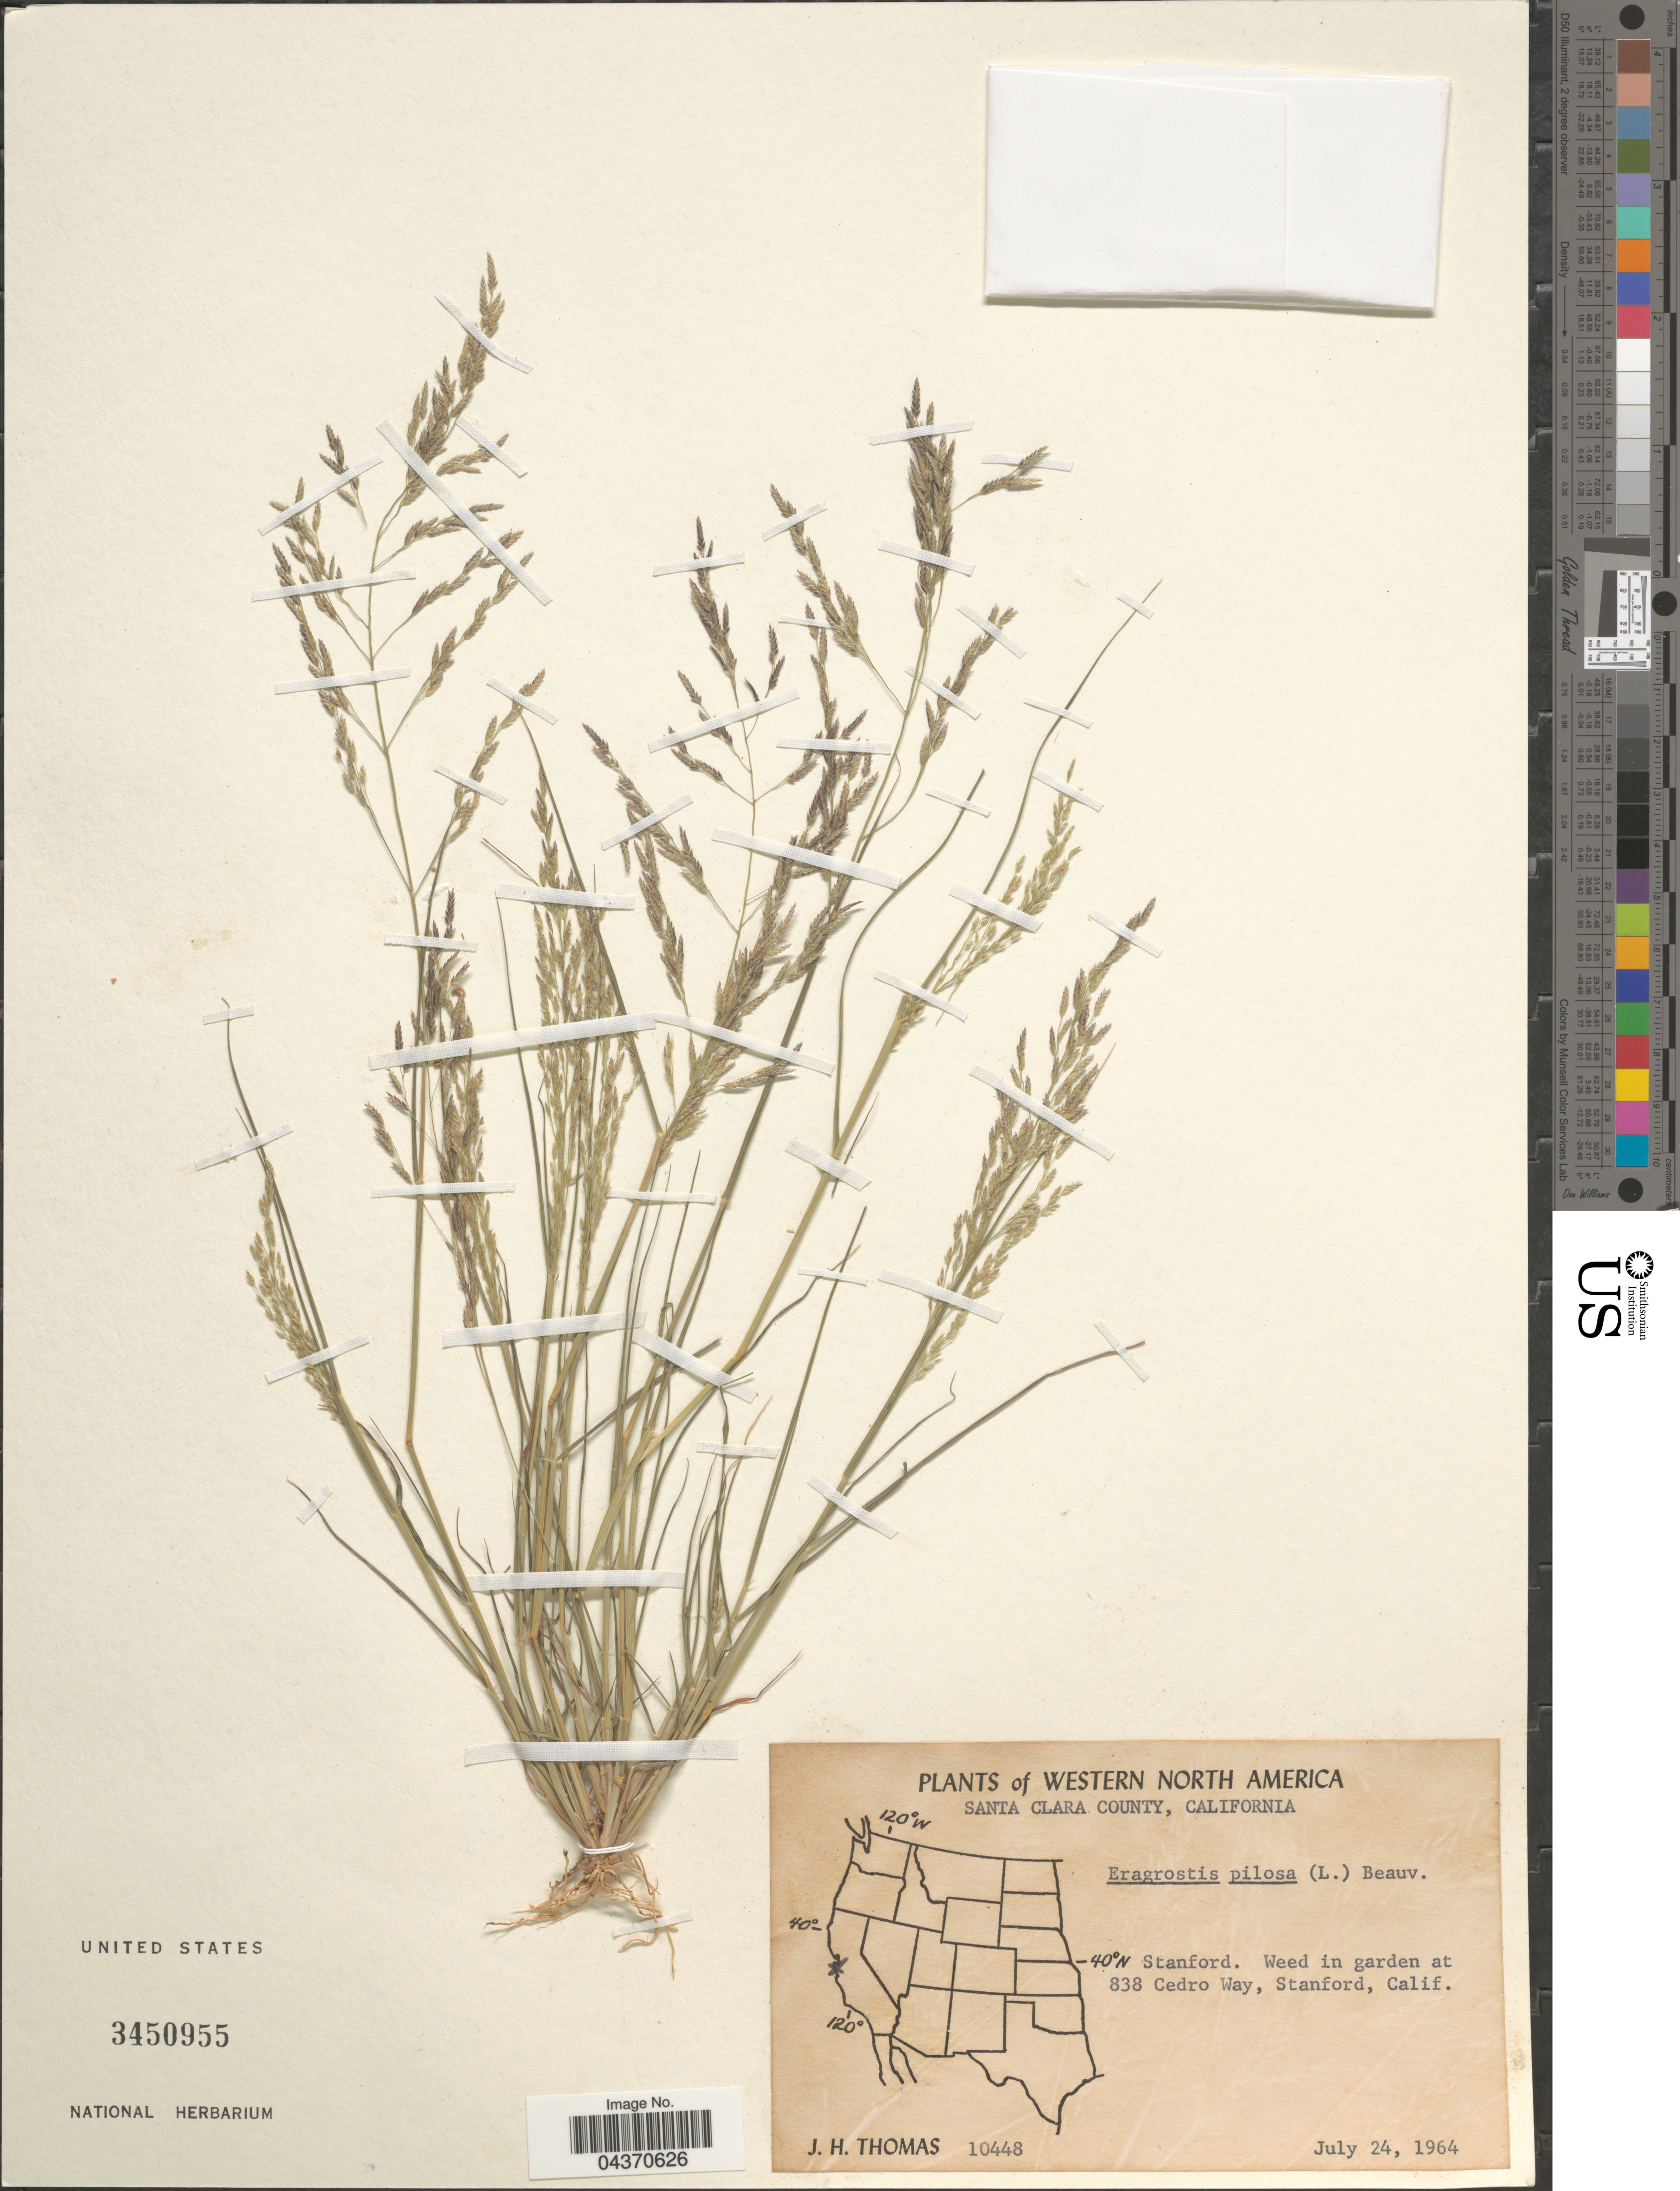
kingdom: Plantae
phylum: Tracheophyta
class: Liliopsida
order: Poales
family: Poaceae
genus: Eragrostis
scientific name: Eragrostis pilosa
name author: (L.) P. Beauv.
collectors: J. H. Thomas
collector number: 10448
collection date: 1964-07-24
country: United States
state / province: California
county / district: Santa Clara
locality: Western North America. Santa Clara County. Stanford. Weed in garden at 838 Cedro Way, Stanford.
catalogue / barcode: US 3450955